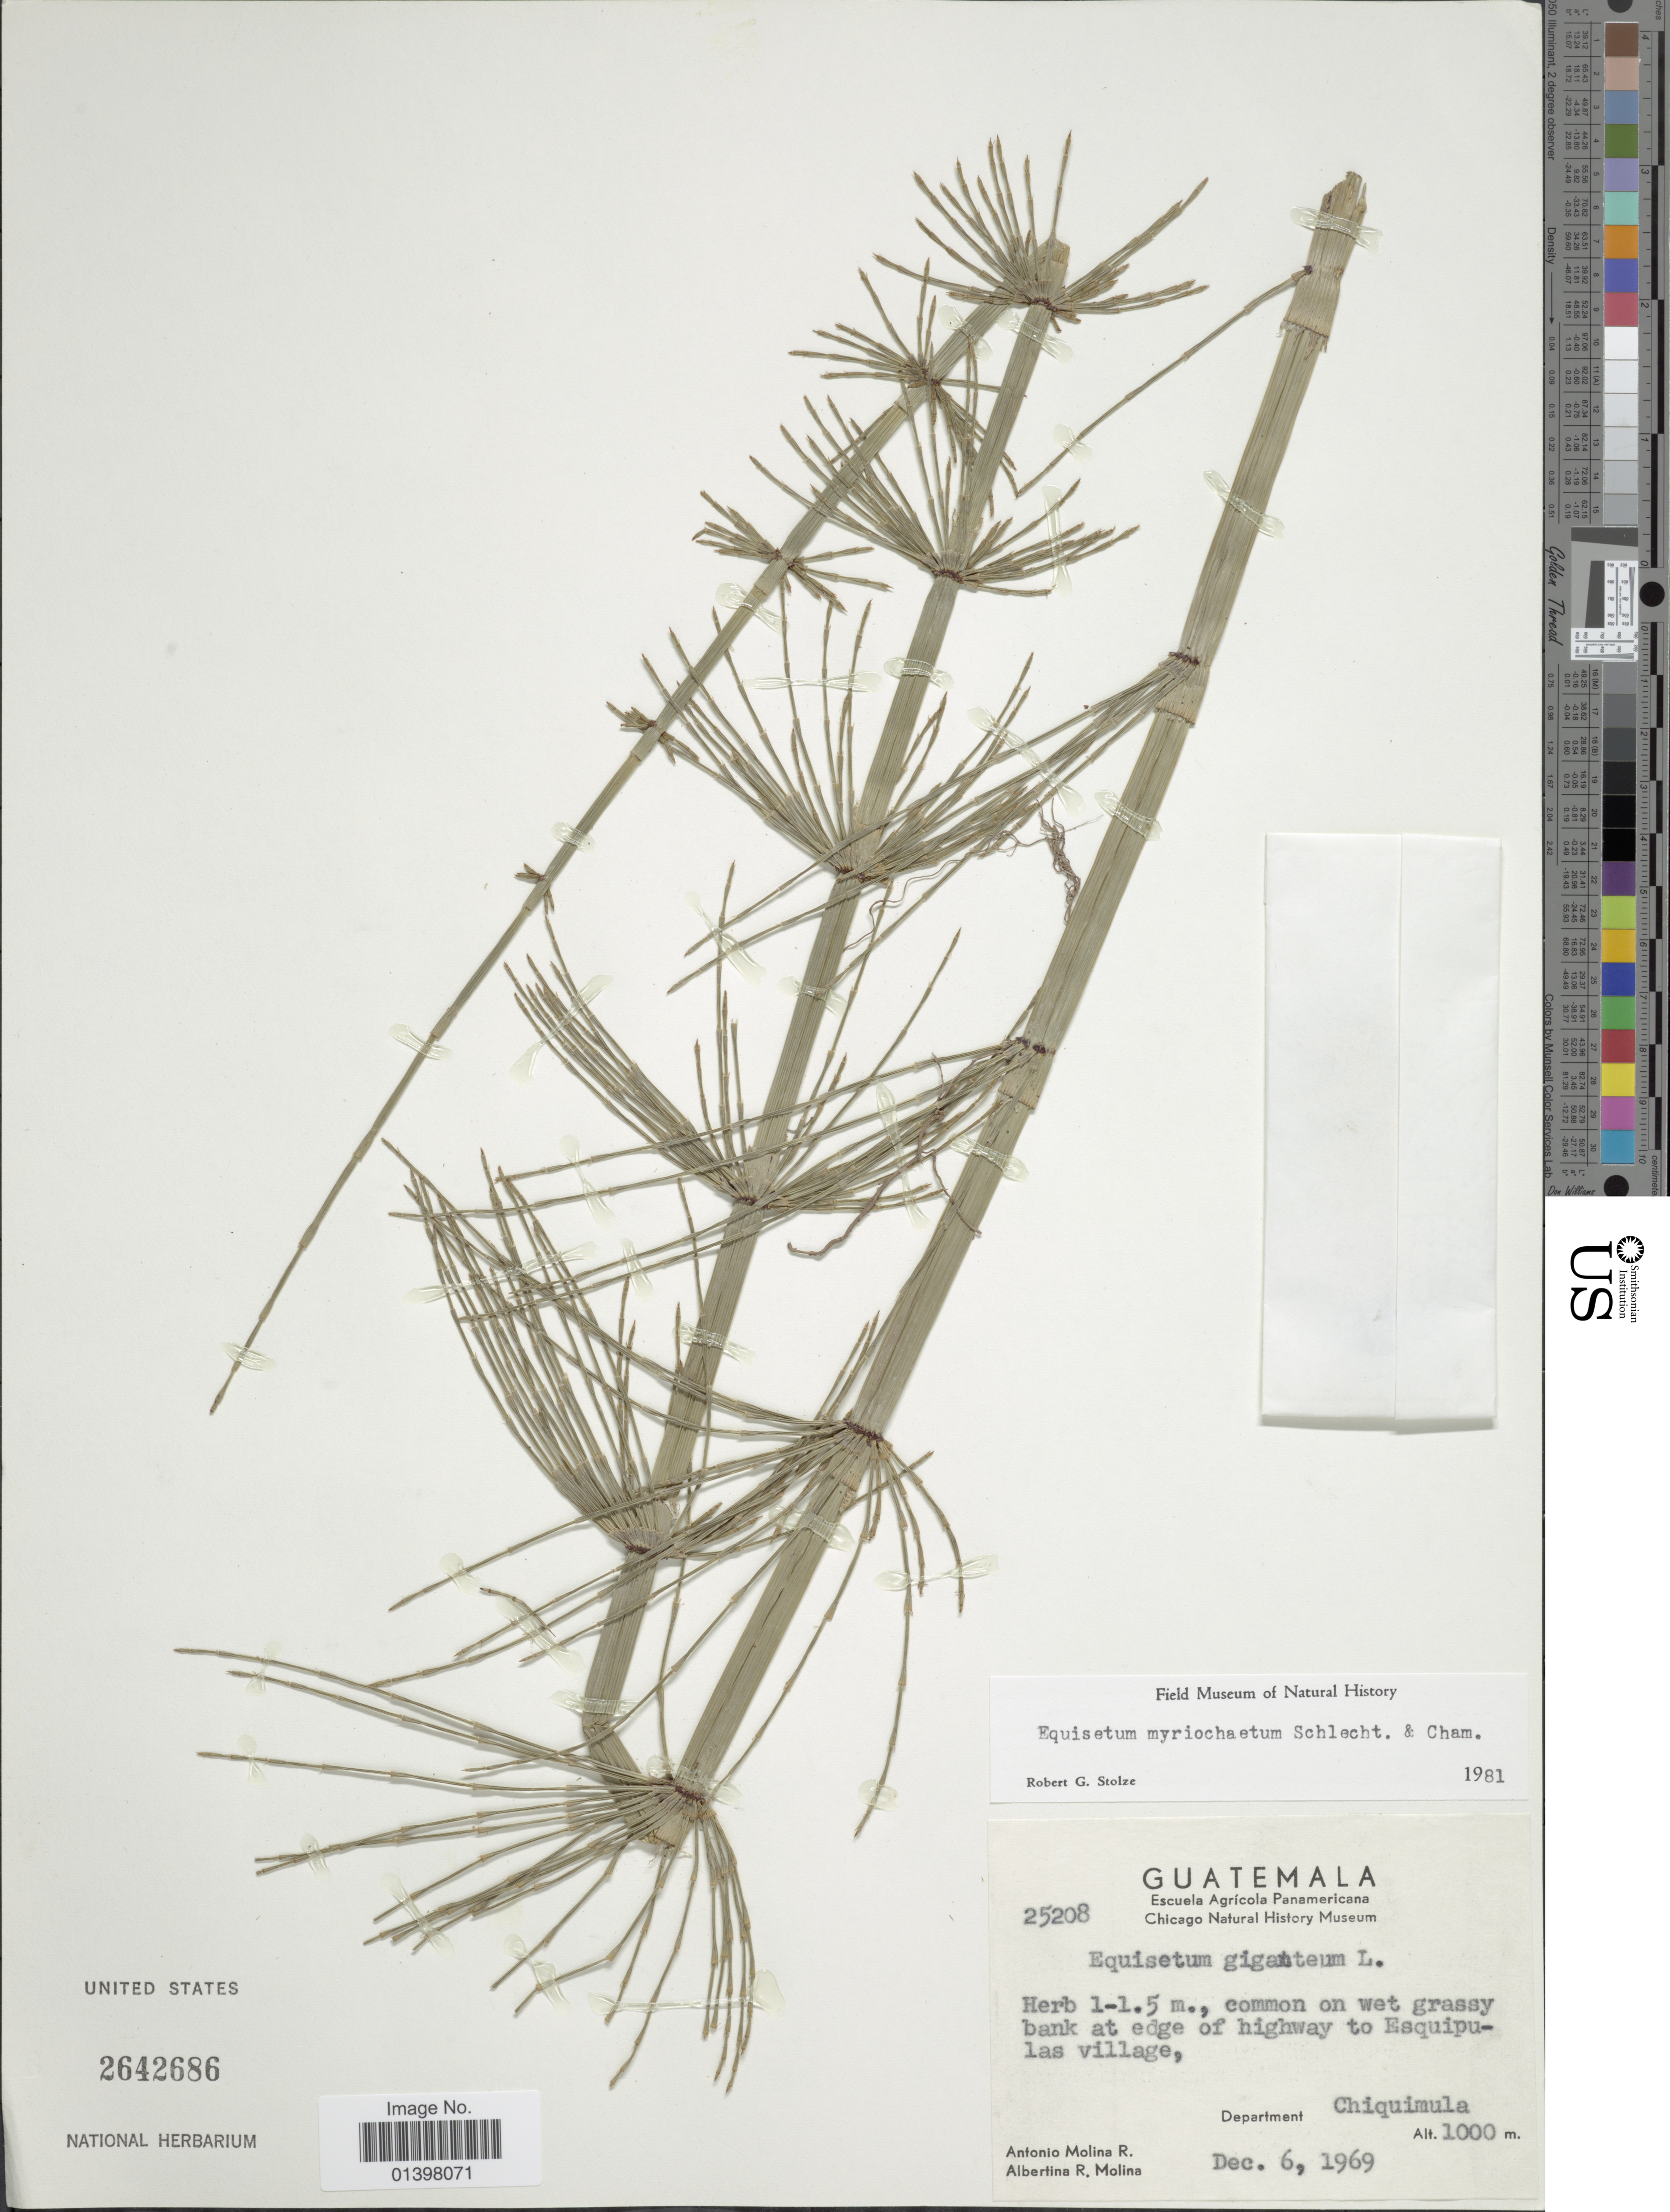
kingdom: Plantae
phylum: Tracheophyta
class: Polypodiopsida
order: Equisetales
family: Equisetaceae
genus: Equisetum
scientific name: Equisetum myriochaetum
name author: Schltdl. & Cham.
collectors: A. Molina R. & A. R. Molina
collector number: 25208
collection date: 1969-12-06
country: Guatemala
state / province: Chiquimula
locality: Common on wet grassy bank at edge of highway to Esquipulas village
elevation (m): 1000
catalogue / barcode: US 2642686